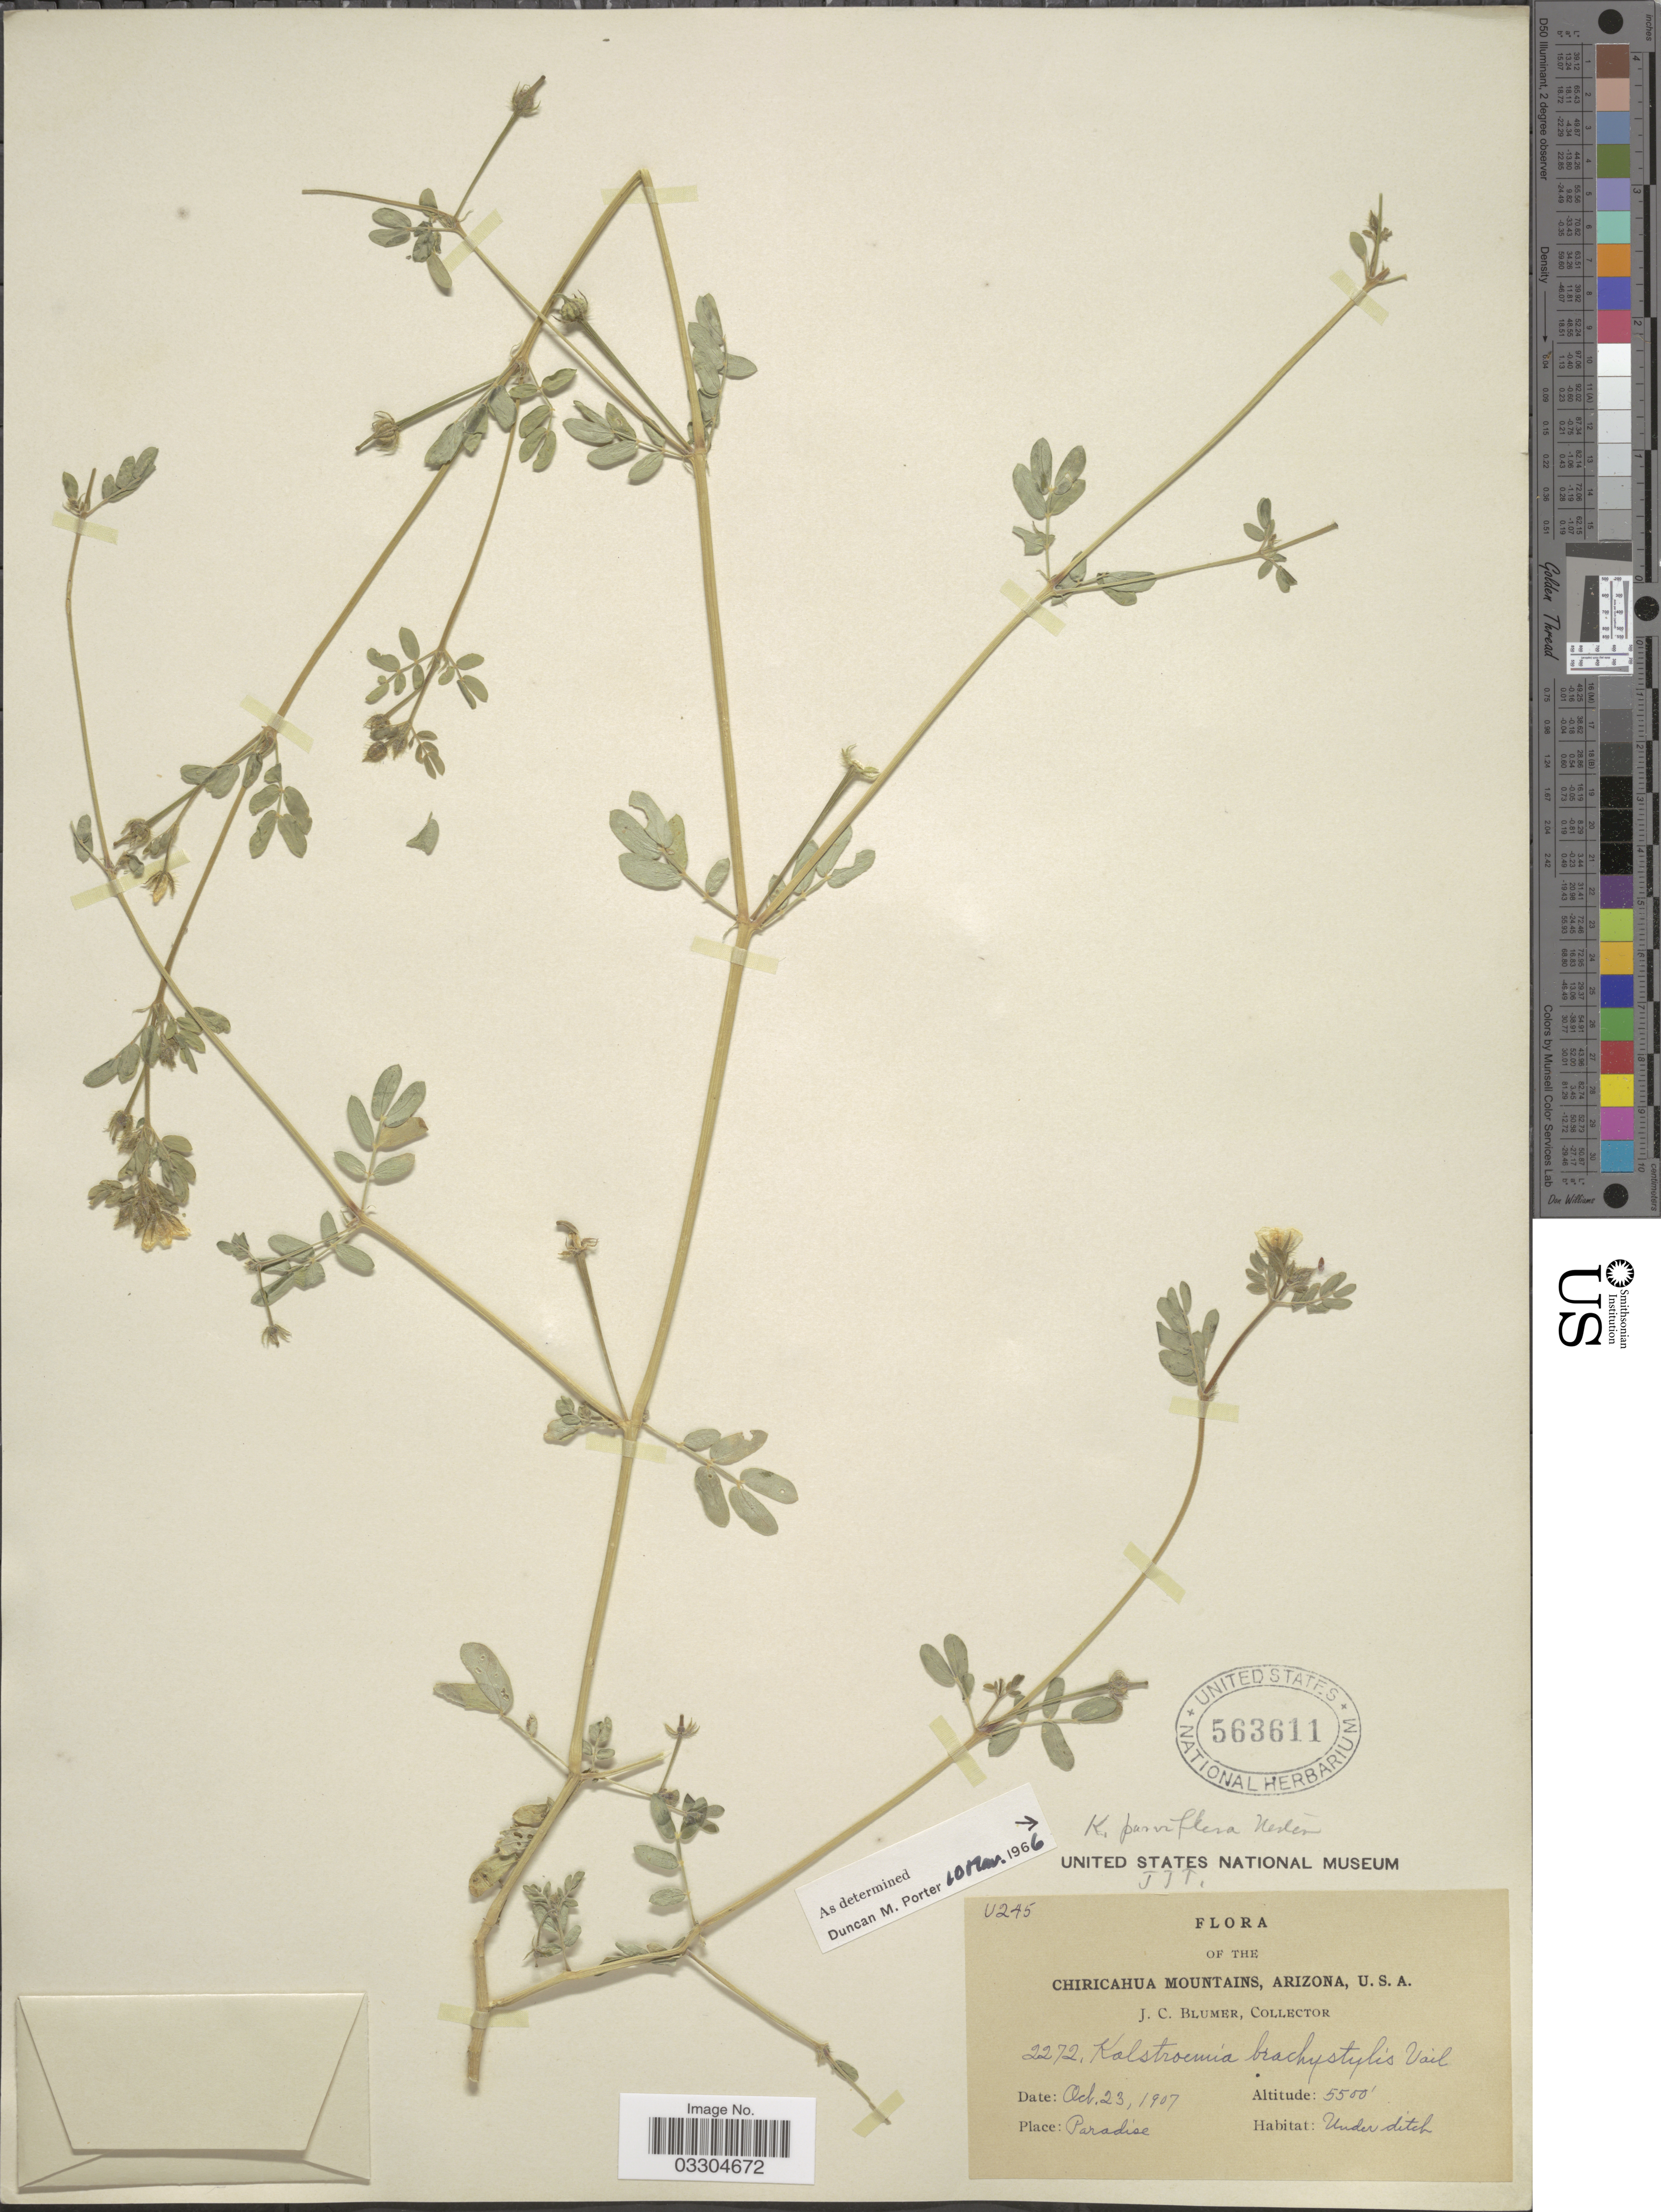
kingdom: Plantae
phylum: Tracheophyta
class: Magnoliopsida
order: Zygophyllales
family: Zygophyllaceae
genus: Kallstroemia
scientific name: Kallstroemia parviflora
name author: Norton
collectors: J. C. Blumer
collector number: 2272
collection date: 1907-10-23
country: United States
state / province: Arizona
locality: The Chiricahua Mountains. Paradise.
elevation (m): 1676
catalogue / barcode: US 563611